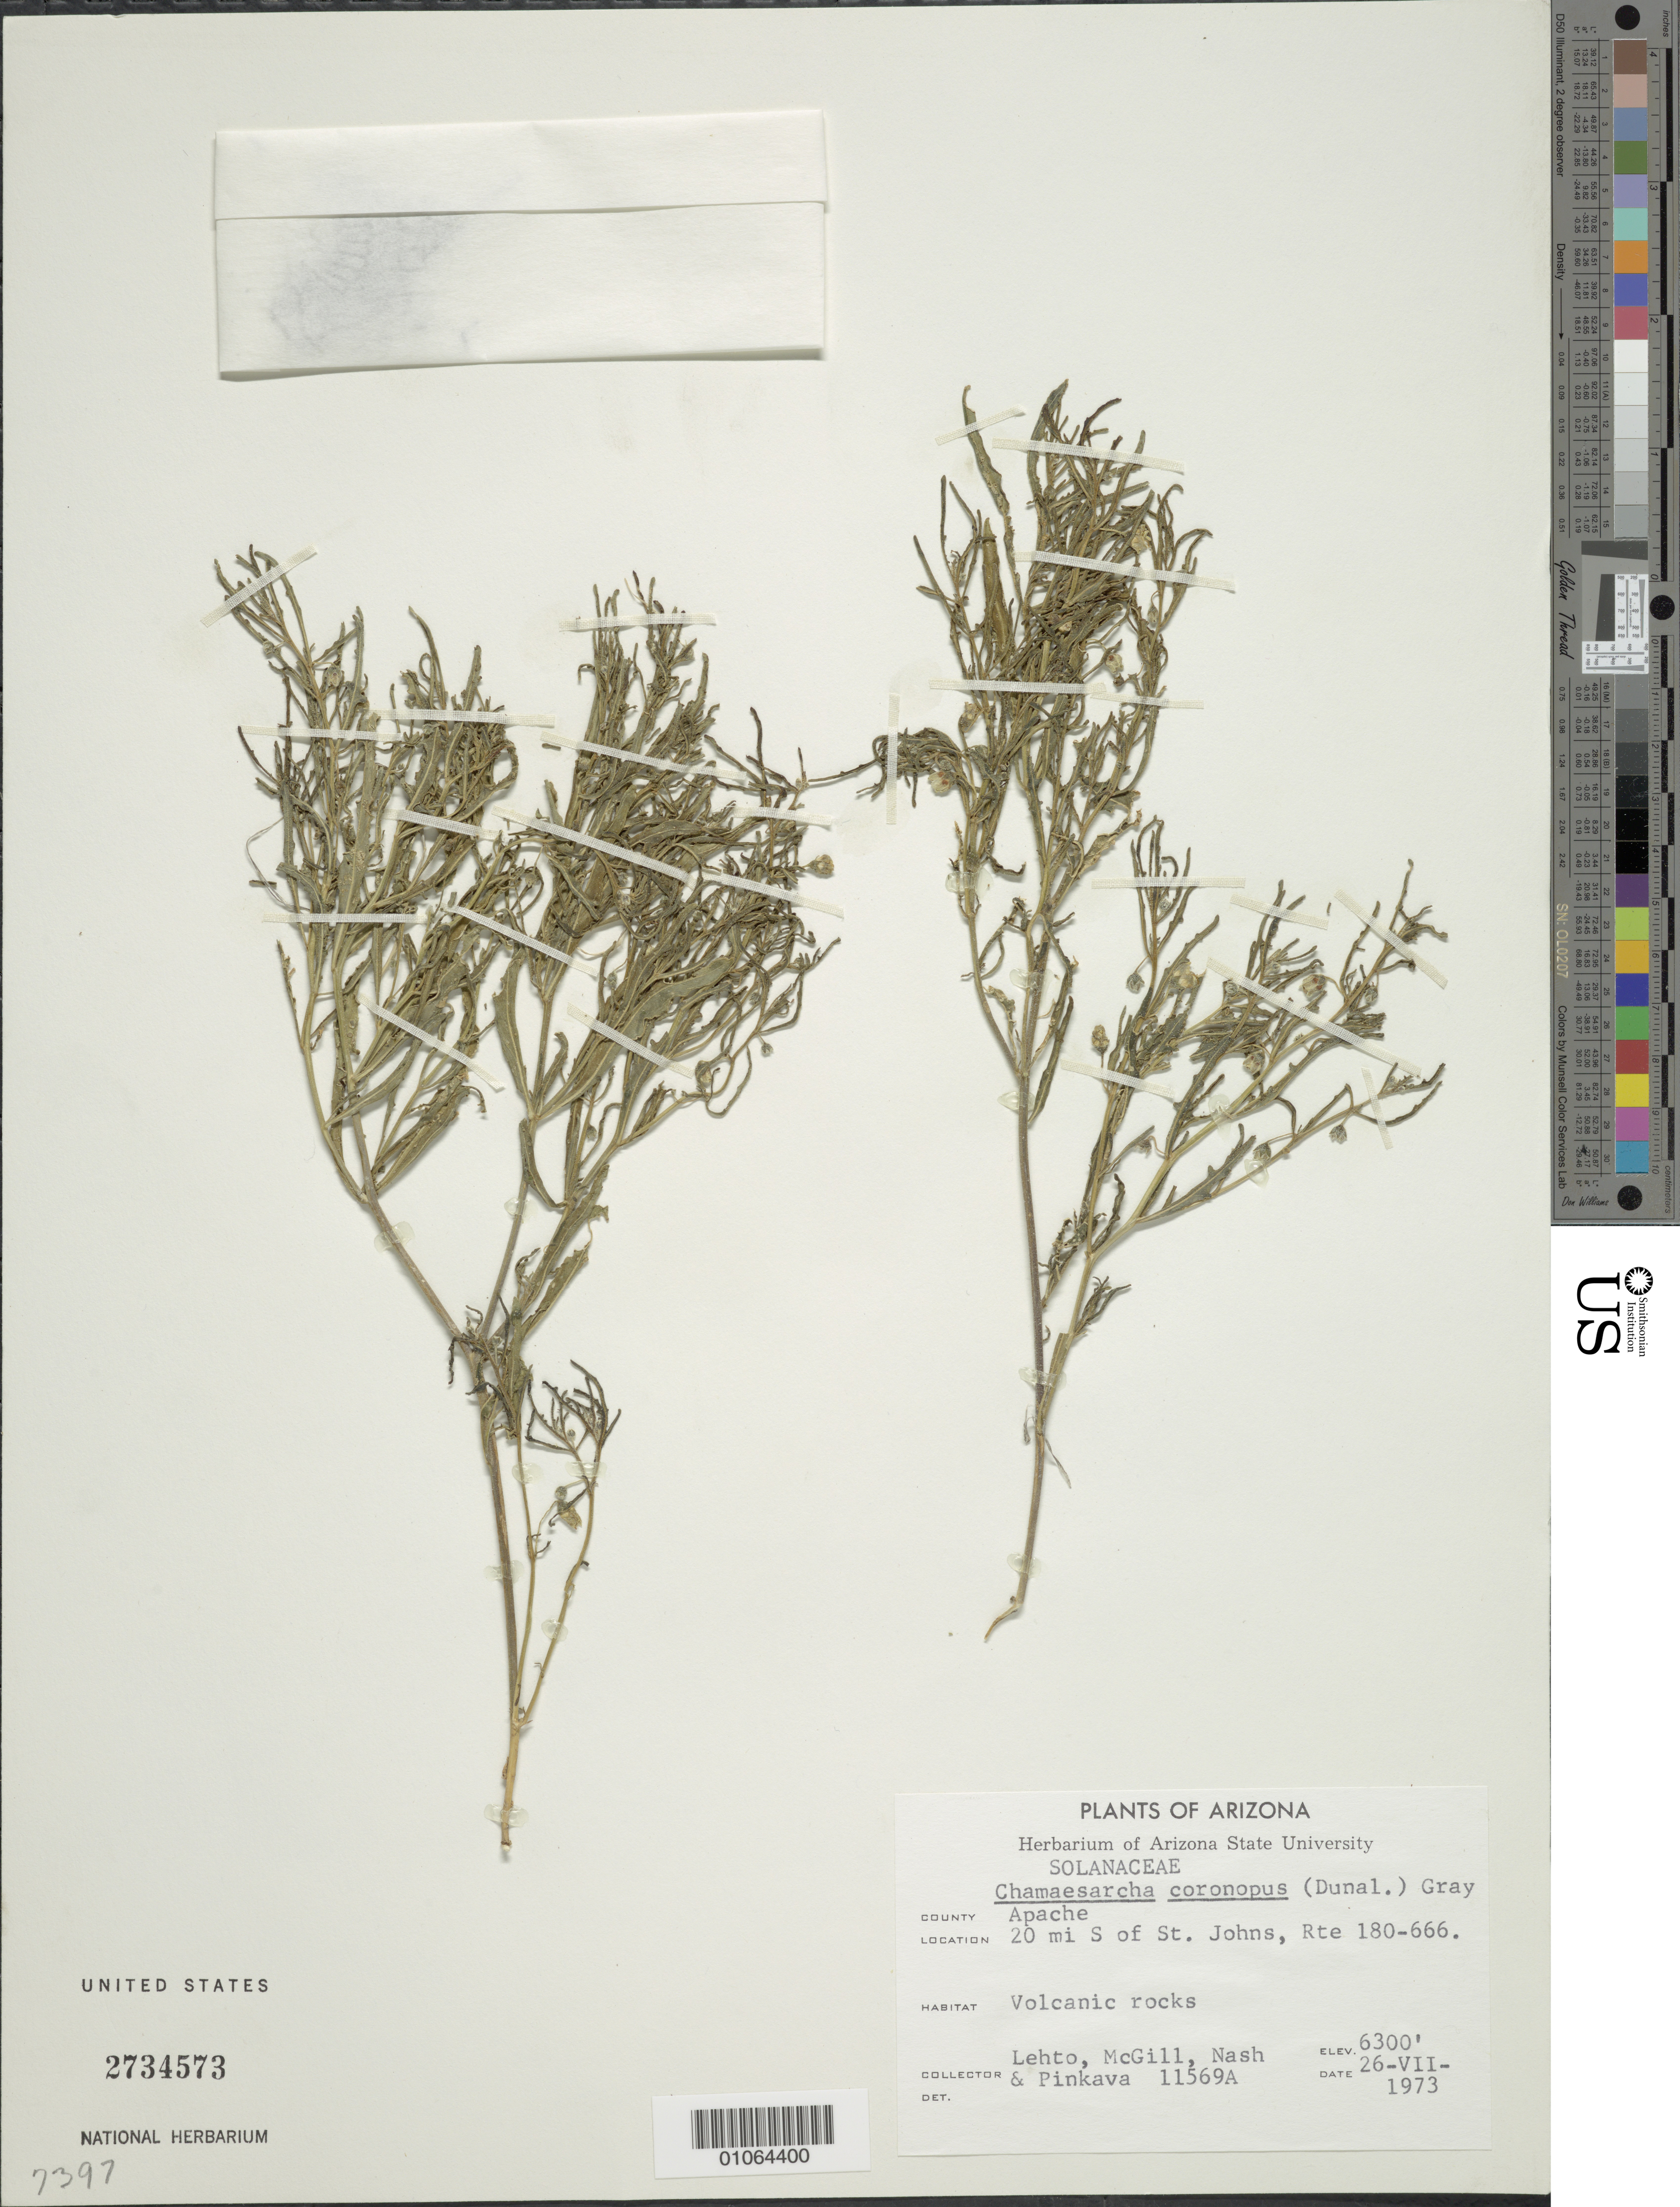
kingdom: Plantae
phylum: Tracheophyta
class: Magnoliopsida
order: Solanales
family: Solanaceae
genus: Chamaesaracha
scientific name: Chamaesaracha coronopus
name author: (Dunal) A. Gray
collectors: -. Lehto, -. McGill, -- Nash & -. Pinkava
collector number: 11569A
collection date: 1973-07-26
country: United States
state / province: Arizona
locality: County Apache, 20 mi S of St. Johns, Rte 180-666.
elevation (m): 1920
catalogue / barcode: US 2734573